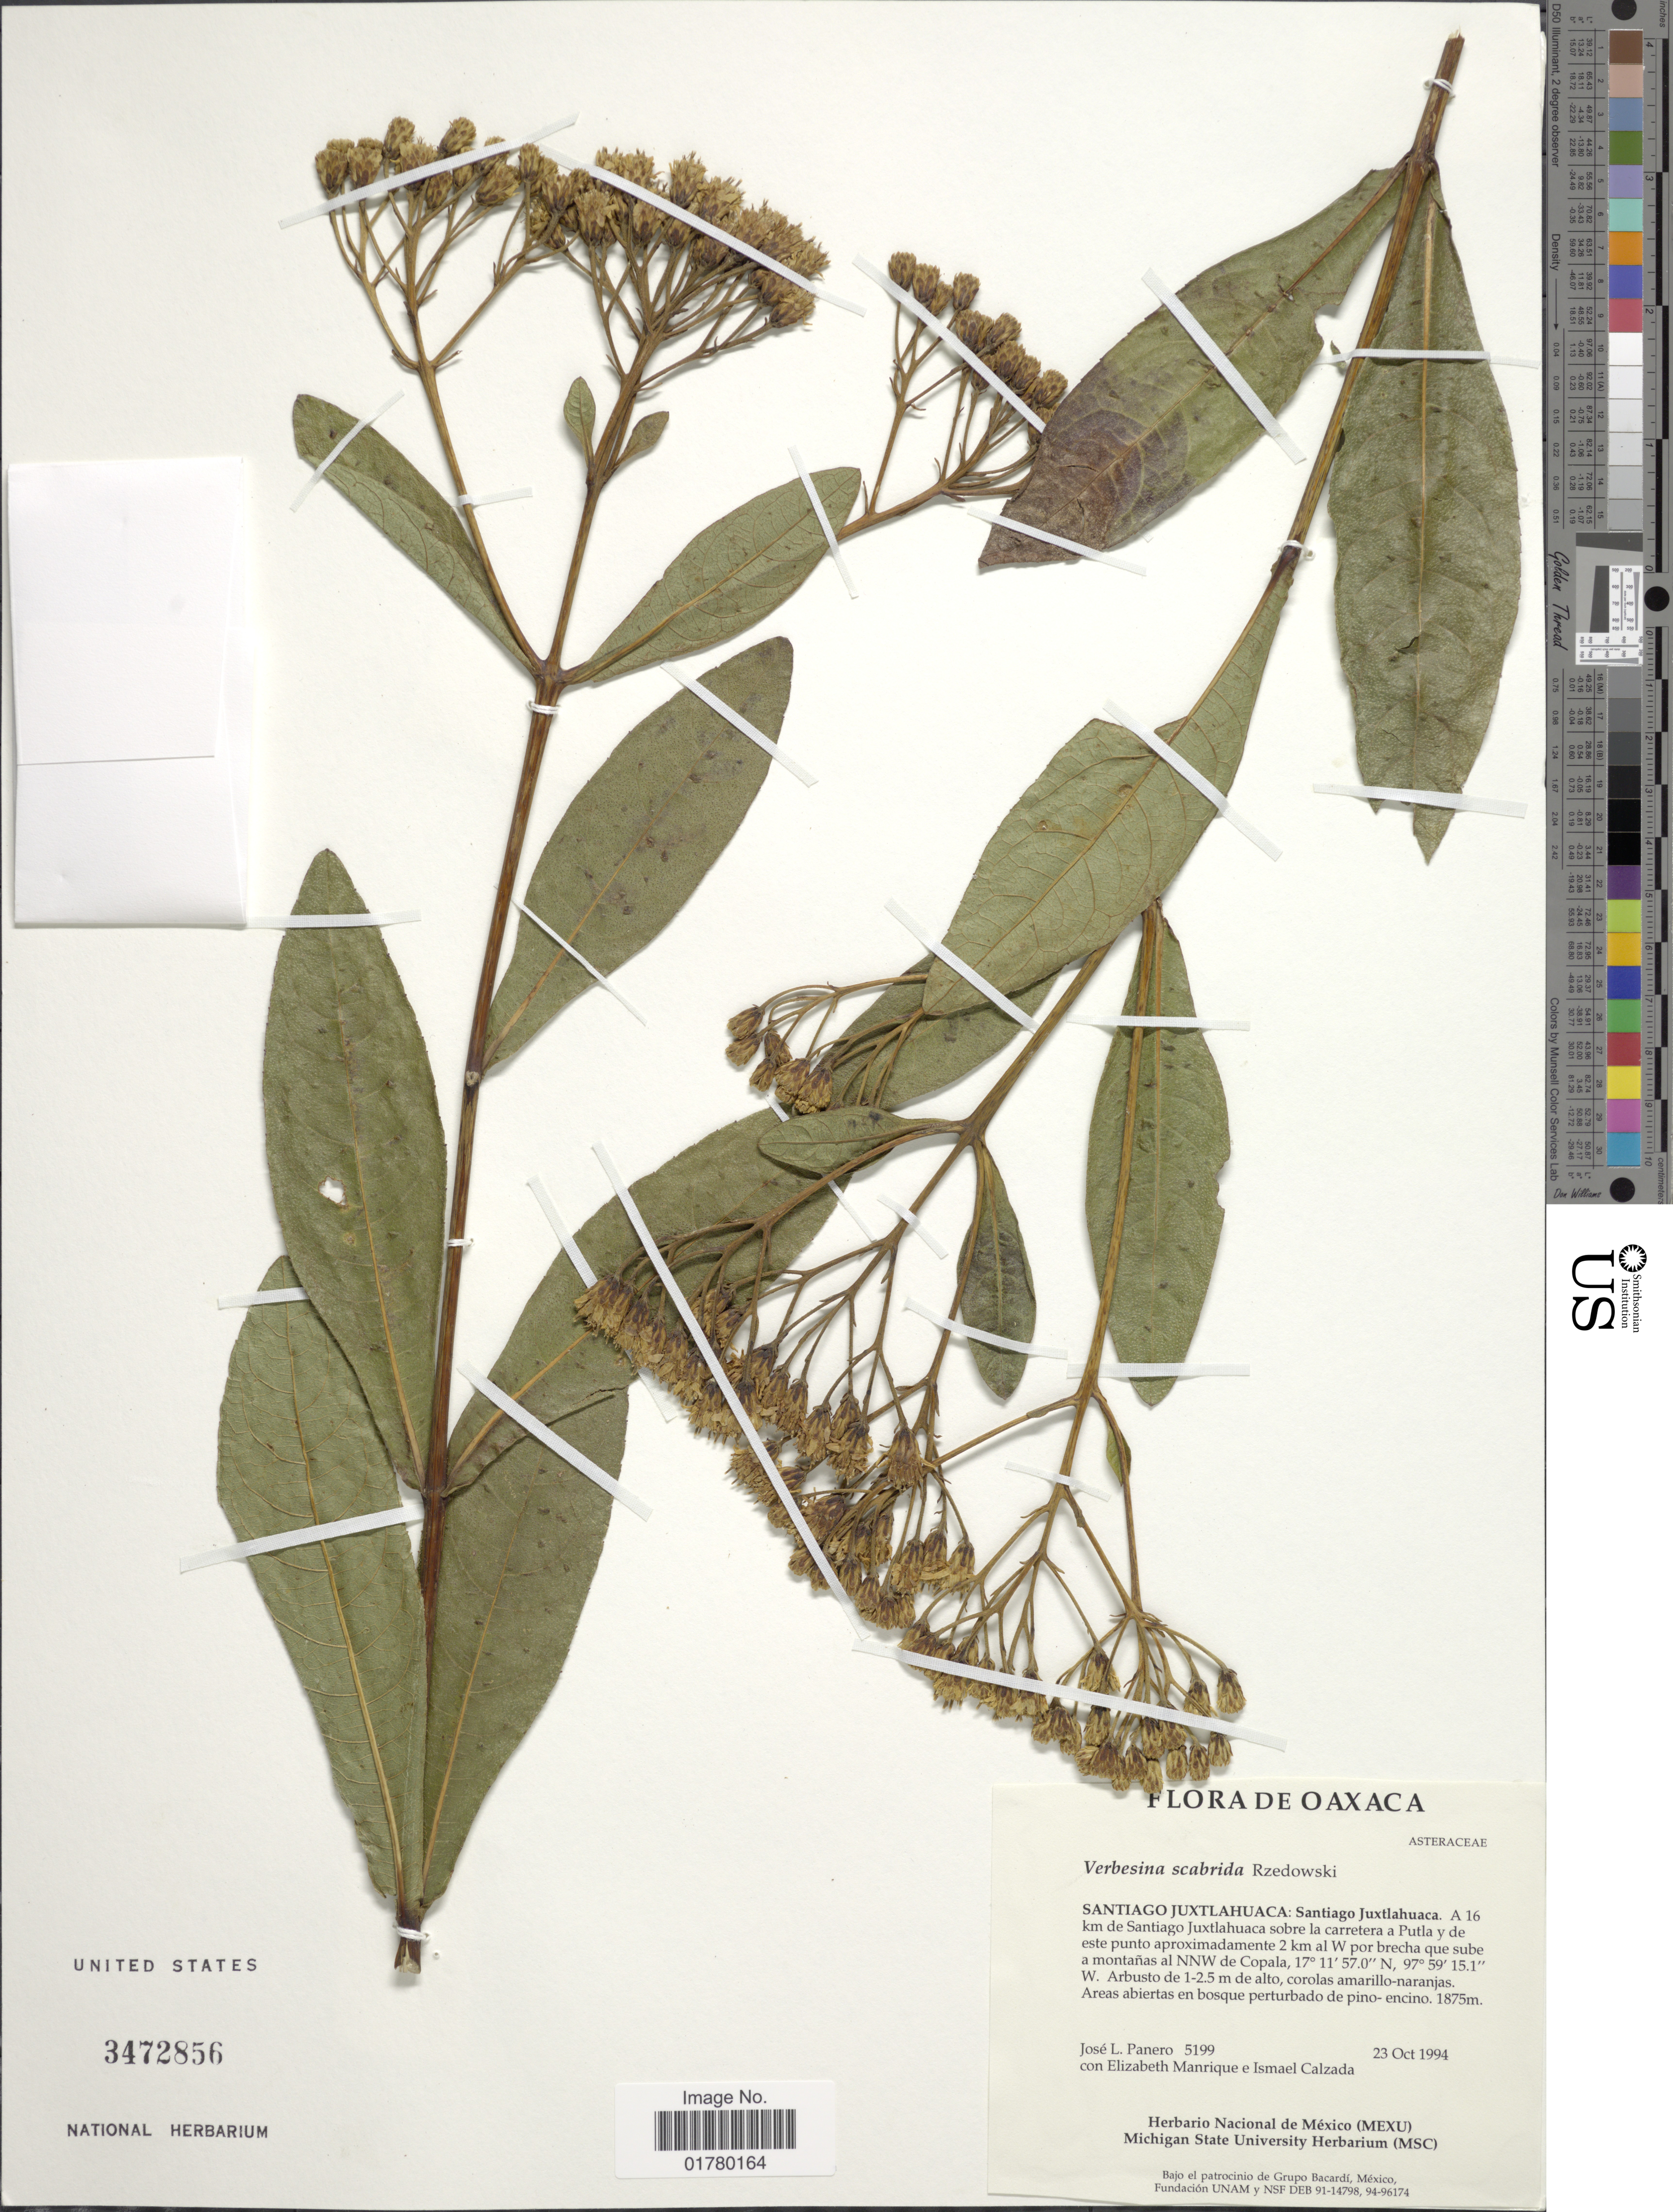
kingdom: Plantae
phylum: Tracheophyta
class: Magnoliopsida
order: Asterales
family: Asteraceae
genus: Verbesina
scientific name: Verbesina scabrida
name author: Rzed.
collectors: J. L. Panero, E. Manrique & I. Calzada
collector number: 5199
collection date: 1994-10-23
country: Mexico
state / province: Oaxaca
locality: Santiago Juxtlahuaca: Santiago Juxtlahuaca. A 16 km de Santiago Juxtlahuaca sobre la carretera a Putla y de este punto aproximadamente 2 km al W por brecha que sube a montañas al NNW de Copala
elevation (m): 1875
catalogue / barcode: US 3472856